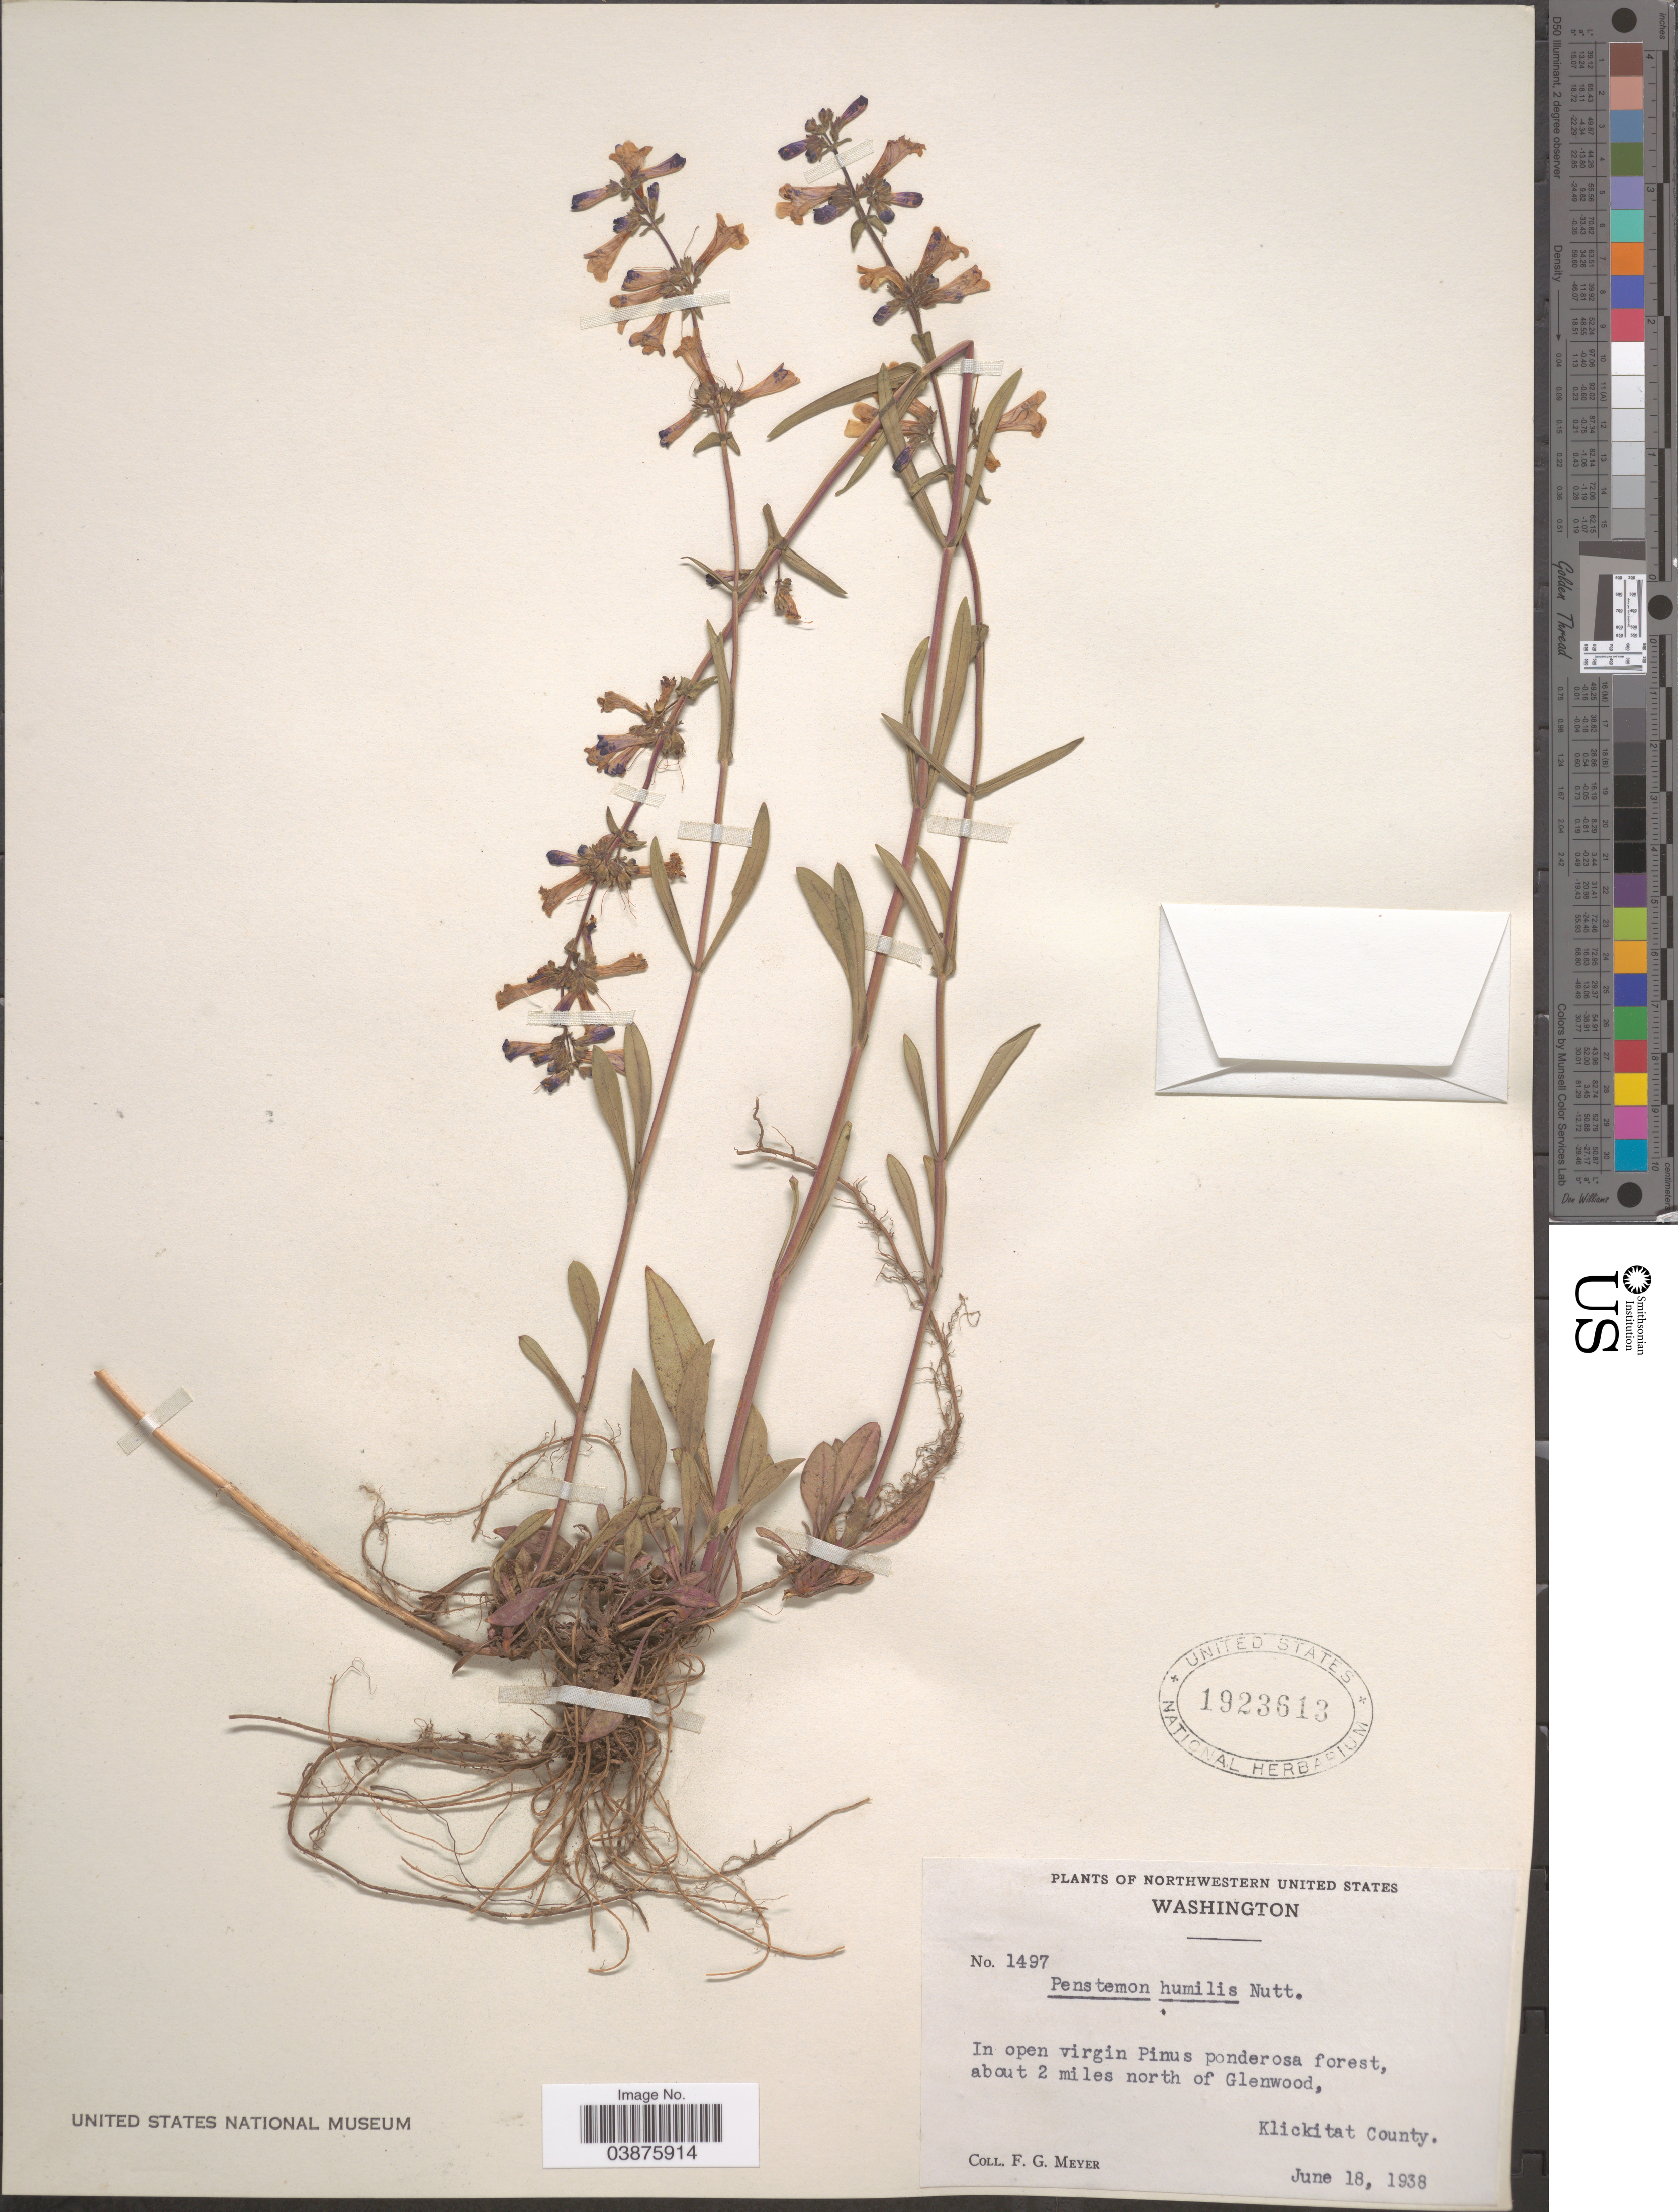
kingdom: Plantae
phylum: Tracheophyta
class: Magnoliopsida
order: Lamiales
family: Plantaginaceae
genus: Penstemon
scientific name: Penstemon humilis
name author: Nutt. ex A. Gray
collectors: F. G. Meyer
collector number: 1497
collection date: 1938-06-18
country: United States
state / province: Washington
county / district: Klickitat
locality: Northwestern United States. About 2 miles north of Glenwood, Klickitat County.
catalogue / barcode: US 1923613